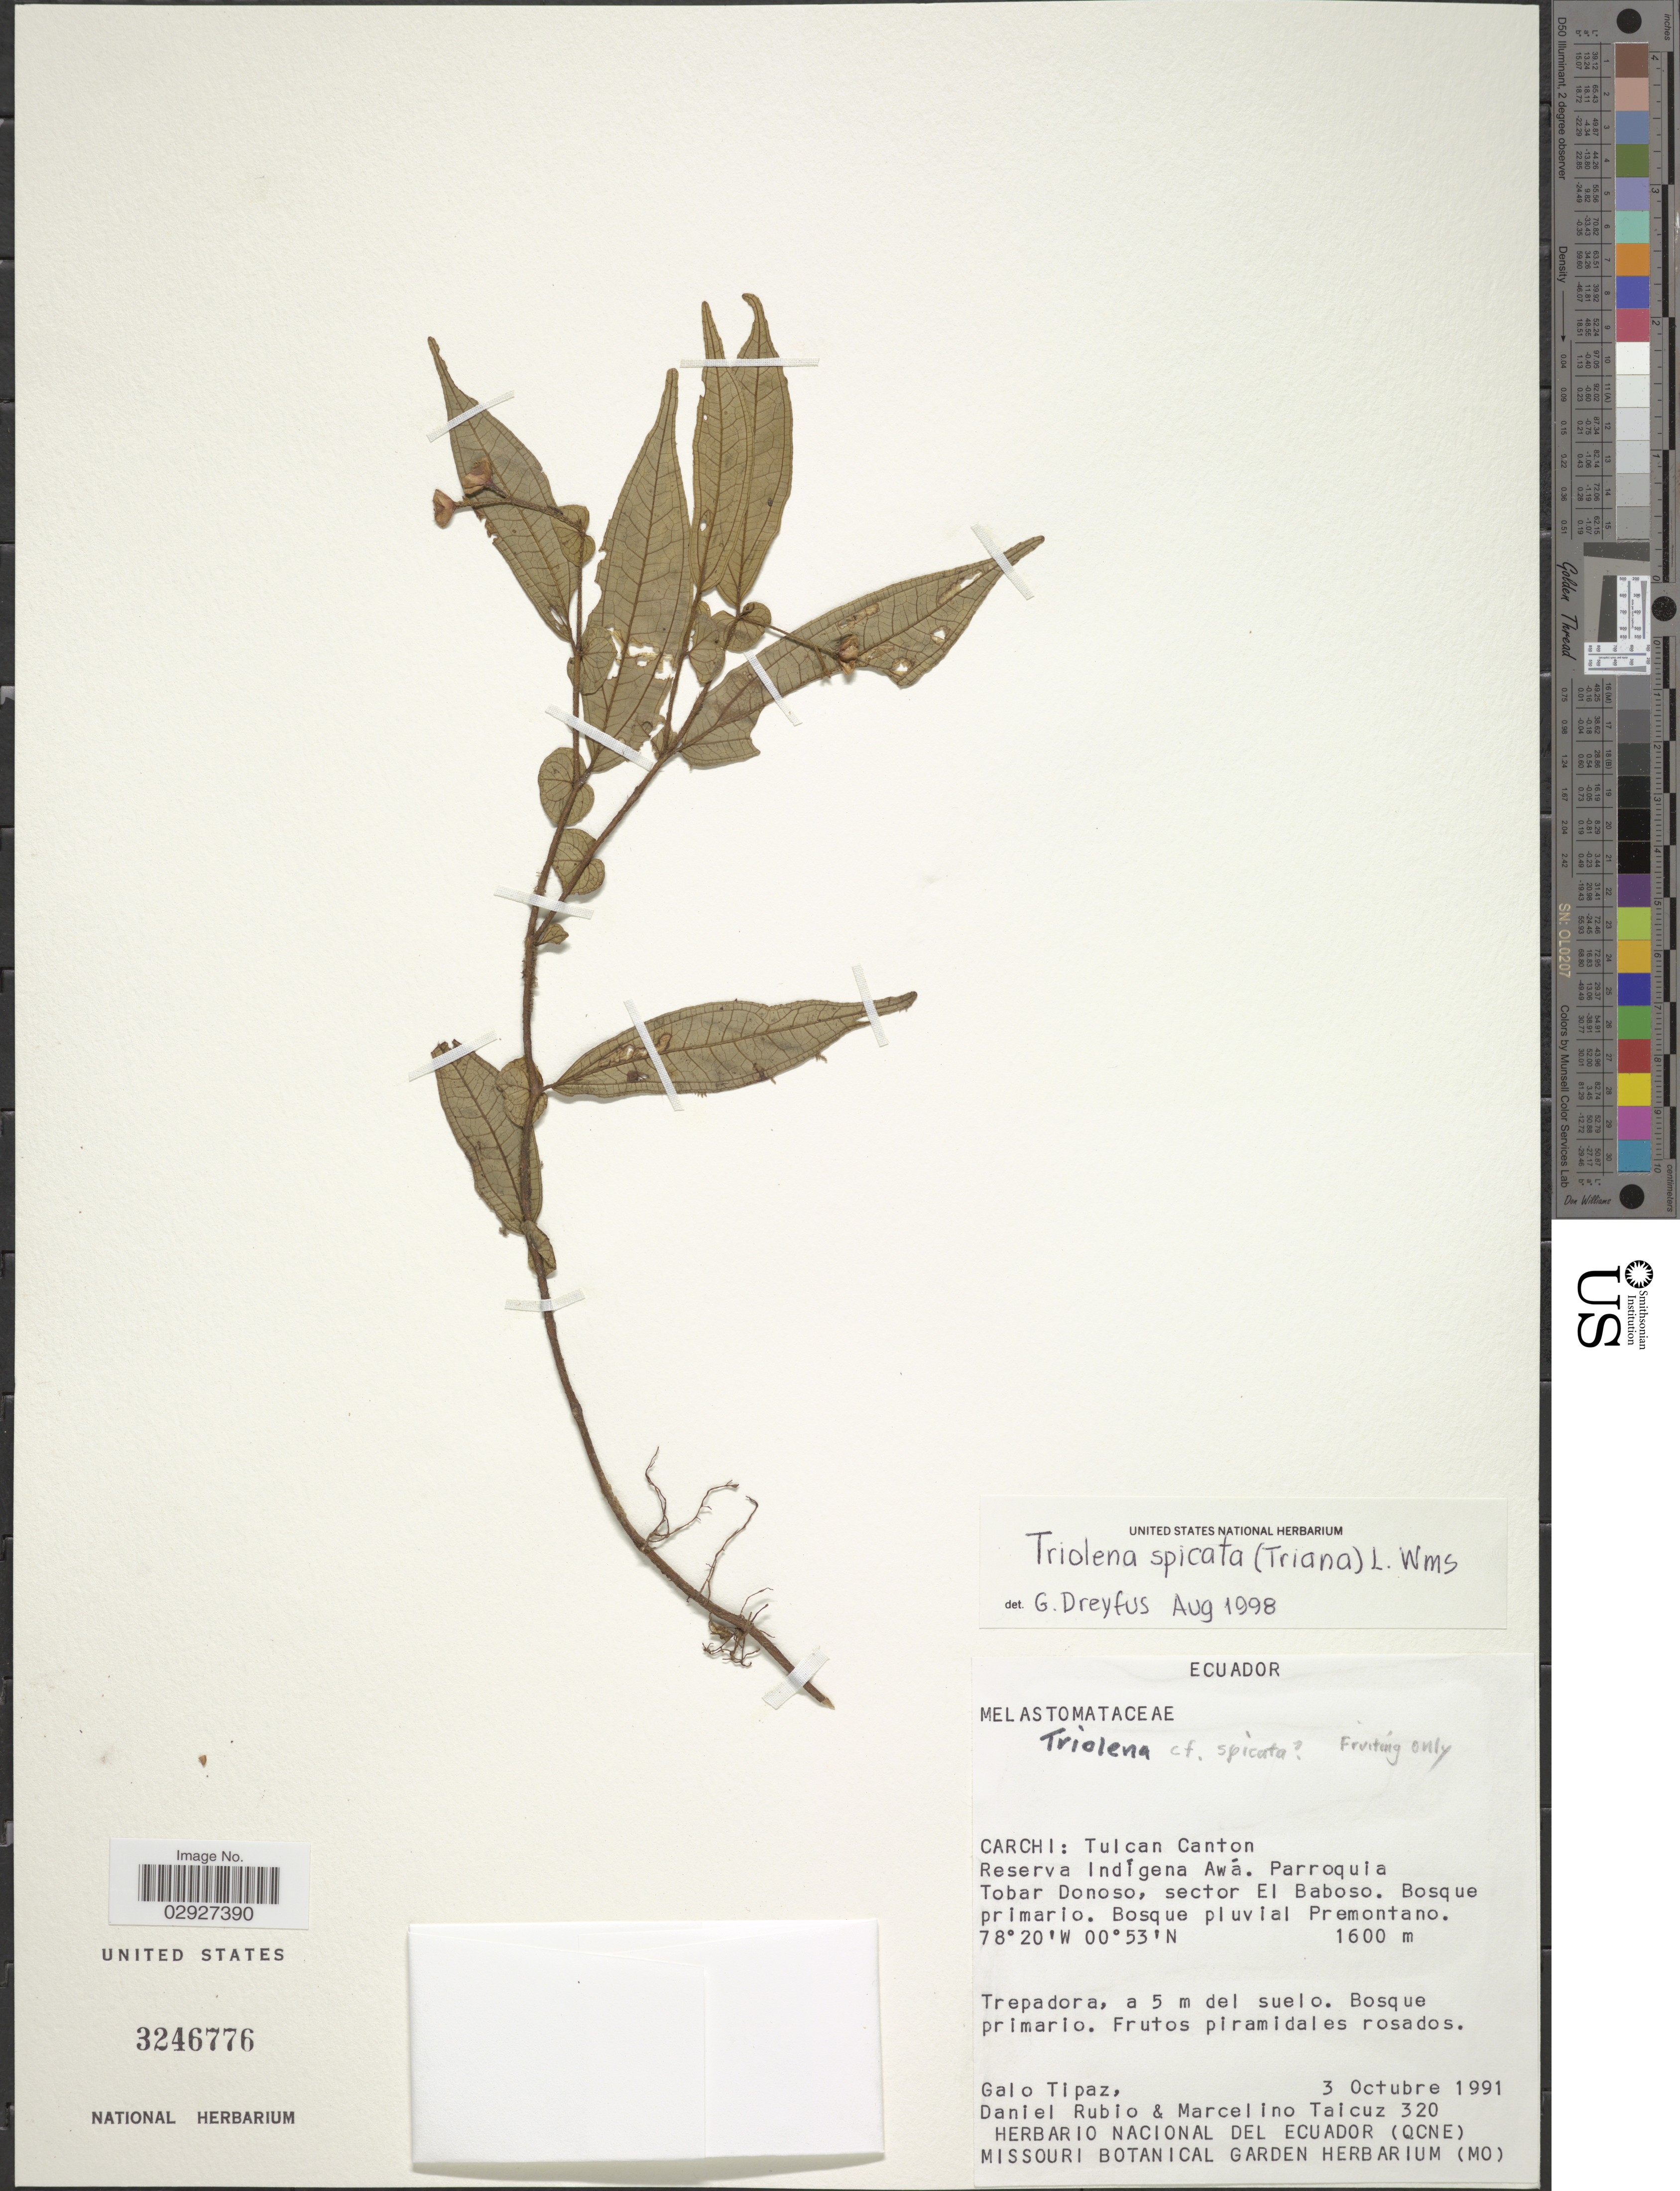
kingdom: Plantae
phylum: Tracheophyta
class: Magnoliopsida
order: Myrtales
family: Melastomataceae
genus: Triolena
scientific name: Triolena spicata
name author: (Triana) L.O. Williams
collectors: G. Tipaz, D. Rubio & M. Taicuz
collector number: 320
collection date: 1991-10-03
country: Ecuador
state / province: Carchi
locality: Tulcan Canton, Reserva Indígena Awá, Parroquia, Tobar Donoso, sector El Baboso.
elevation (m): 1600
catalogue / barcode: US 3246776